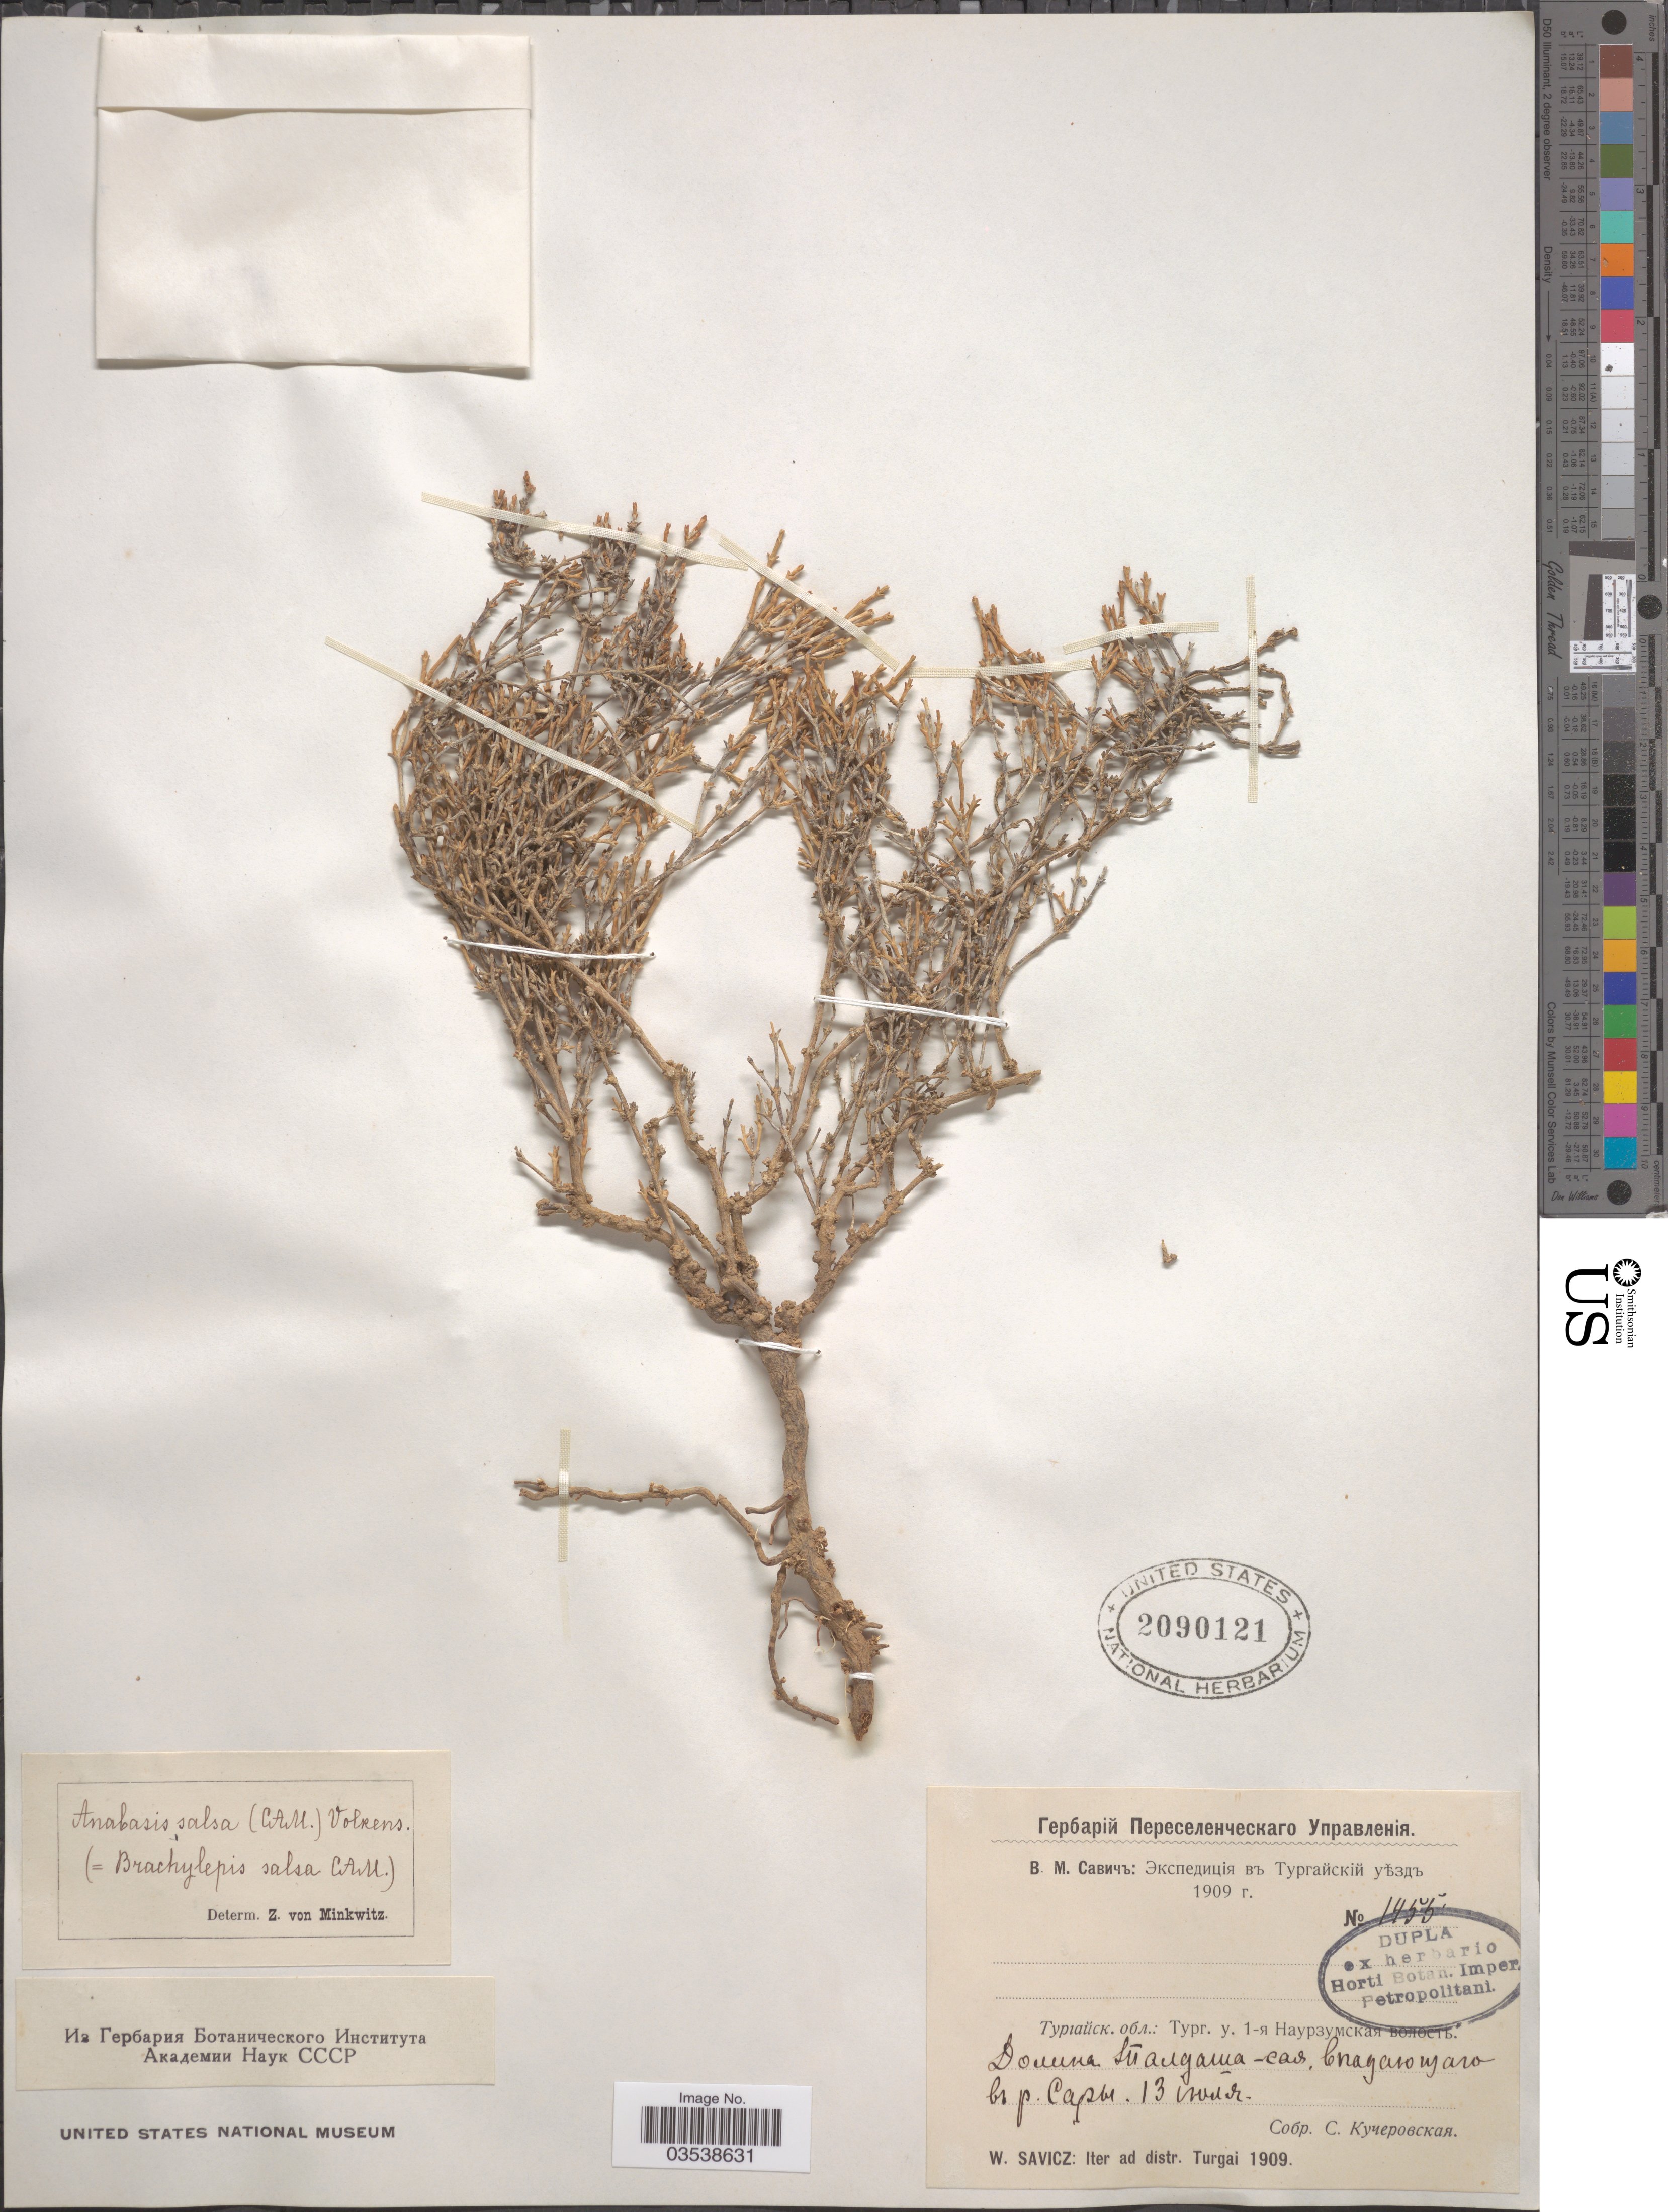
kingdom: Plantae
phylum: Tracheophyta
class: Magnoliopsida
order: Caryophyllales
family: Amaranthaceae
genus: Anabasis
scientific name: Anabasis salsa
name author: Benth. ex Volkens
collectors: C. Kucherovskaya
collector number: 1455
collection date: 1909-05-13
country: Kazakhstan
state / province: Qustanay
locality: Naurzumskiy Rayon, Valley of Taldash-Say flowing into the river Sary. Iter ad distr. Turgai.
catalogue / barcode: US 2090121